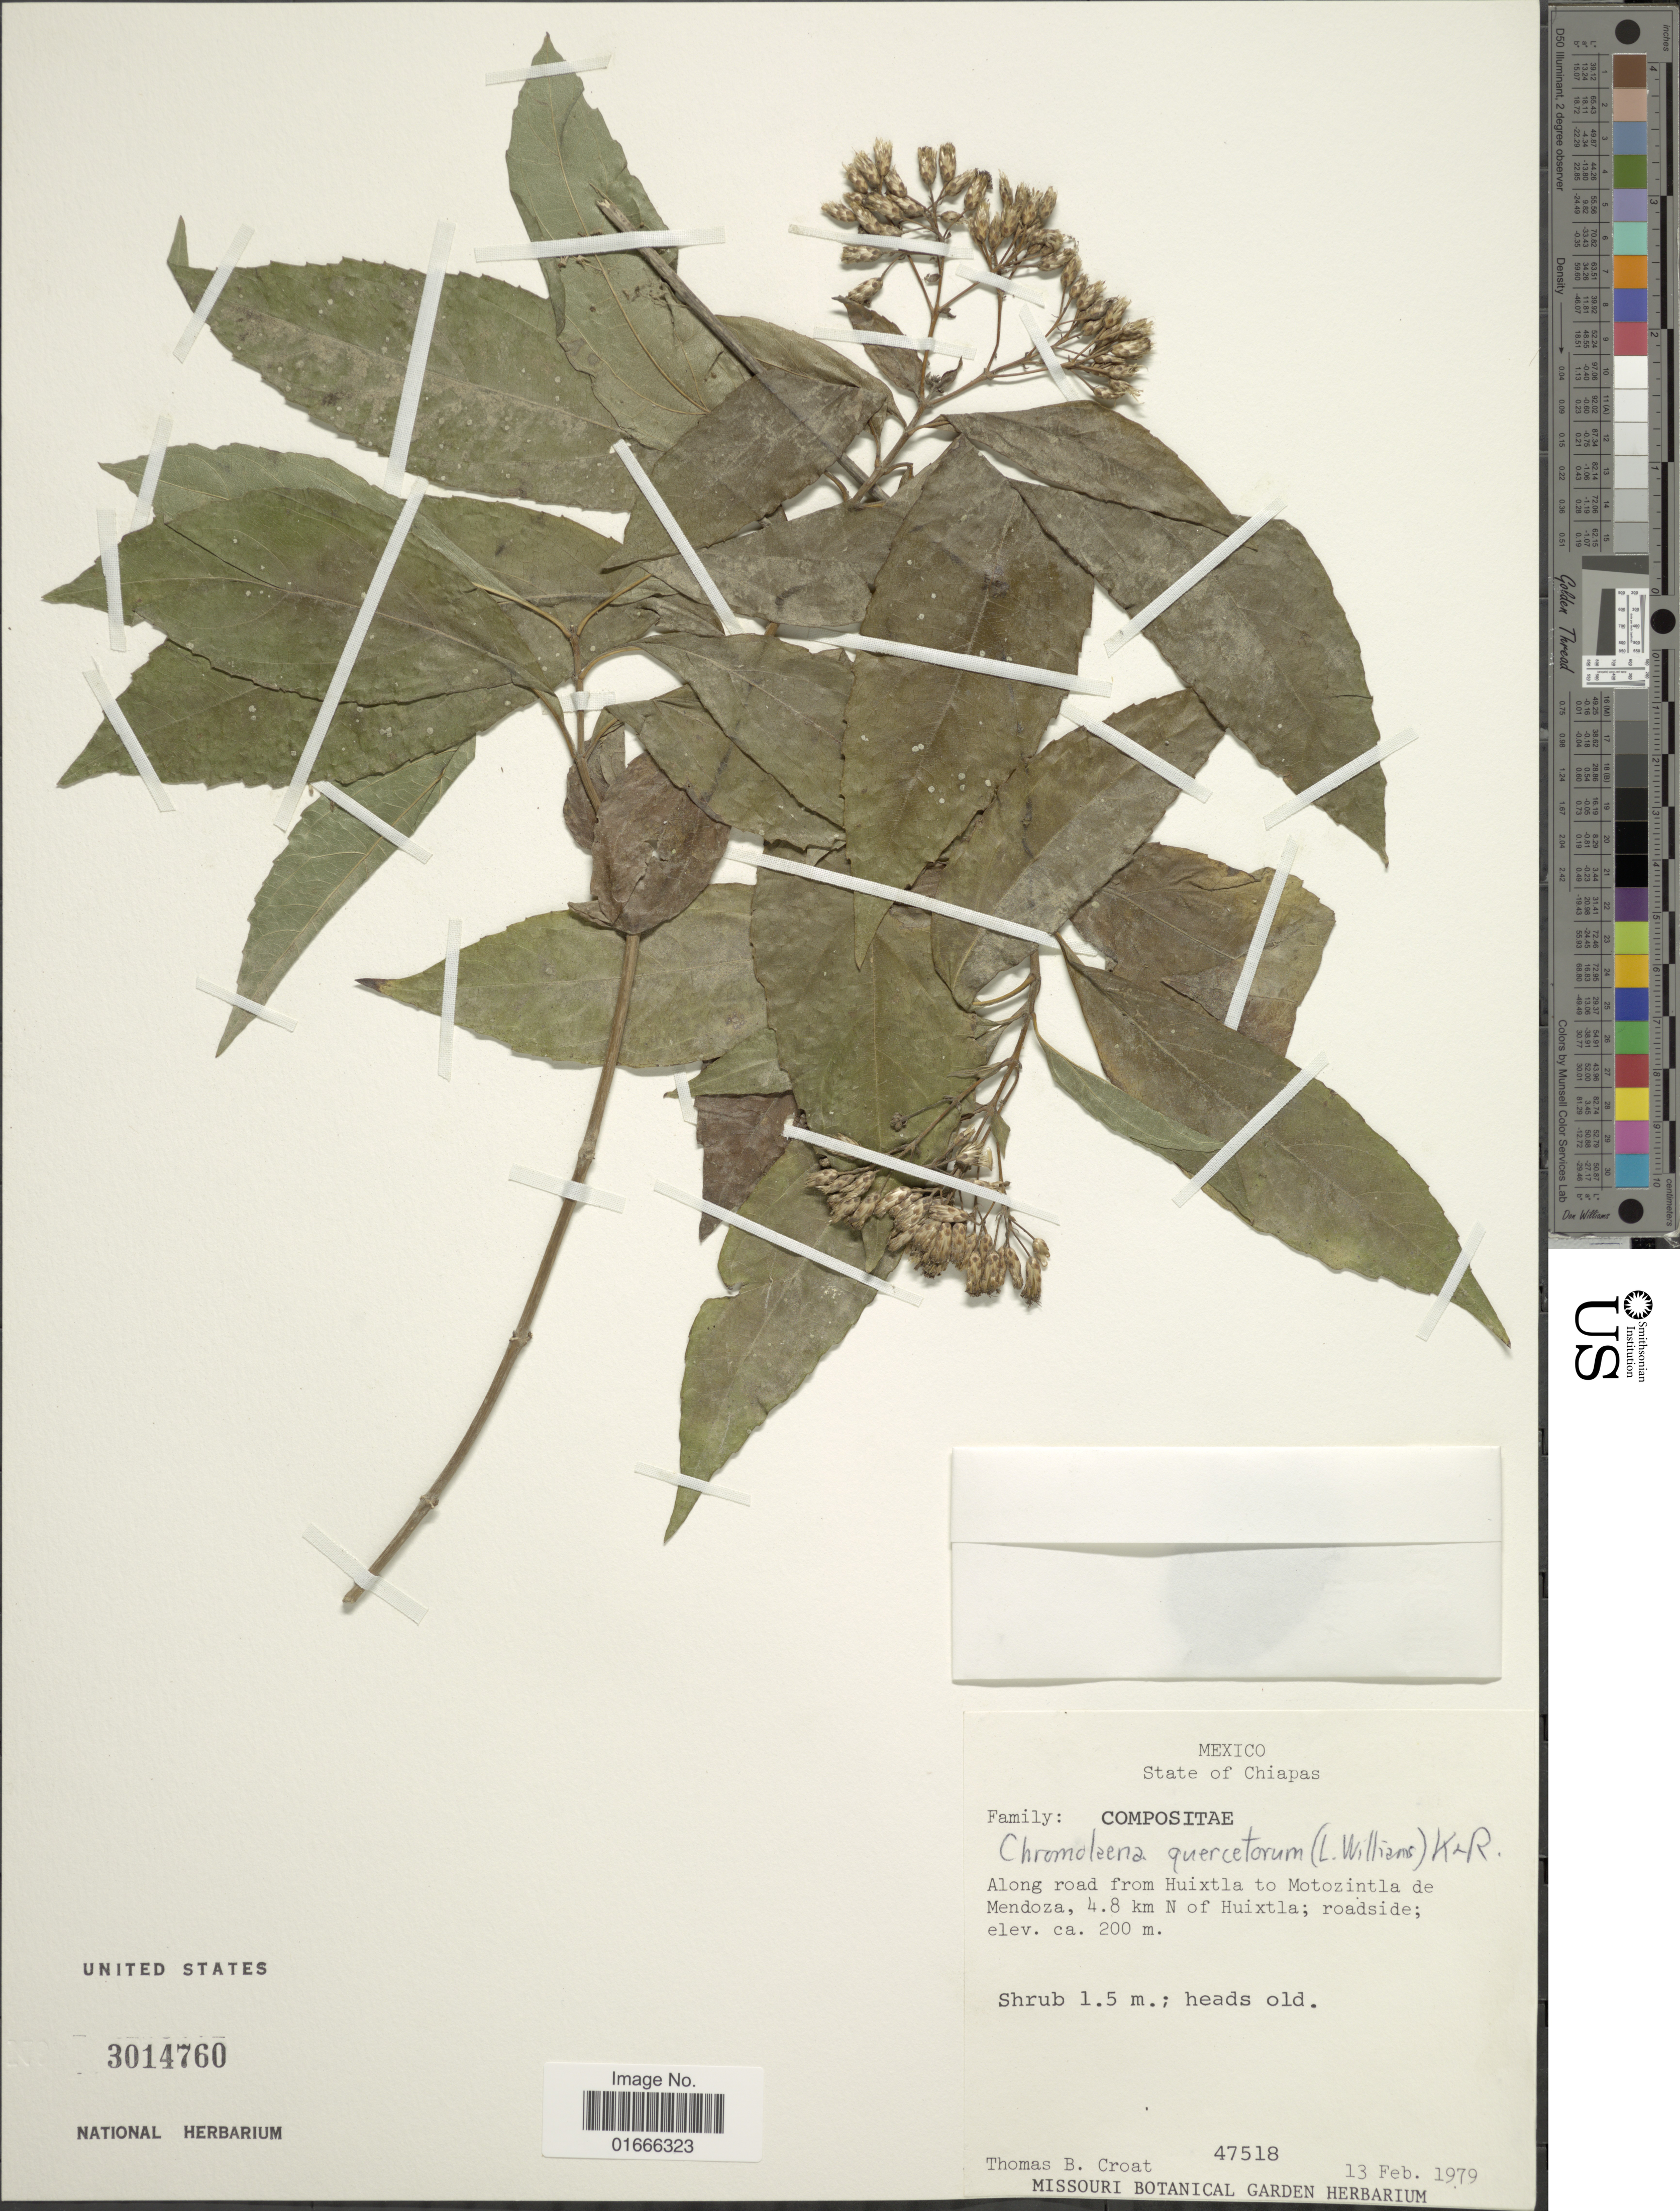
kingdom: Plantae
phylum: Tracheophyta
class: Magnoliopsida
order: Asterales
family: Asteraceae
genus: Chromolaena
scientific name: Chromolaena quercetorum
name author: (L.O. Williams) R.M. King & H. Rob.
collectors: T. B. Croat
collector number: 47518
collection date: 1979-02-13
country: Mexico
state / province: Chiapas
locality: Along road from Huixtla to Motozintla de Medoza, 4.8 km N of Huixtla.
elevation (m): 200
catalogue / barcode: US 3014760